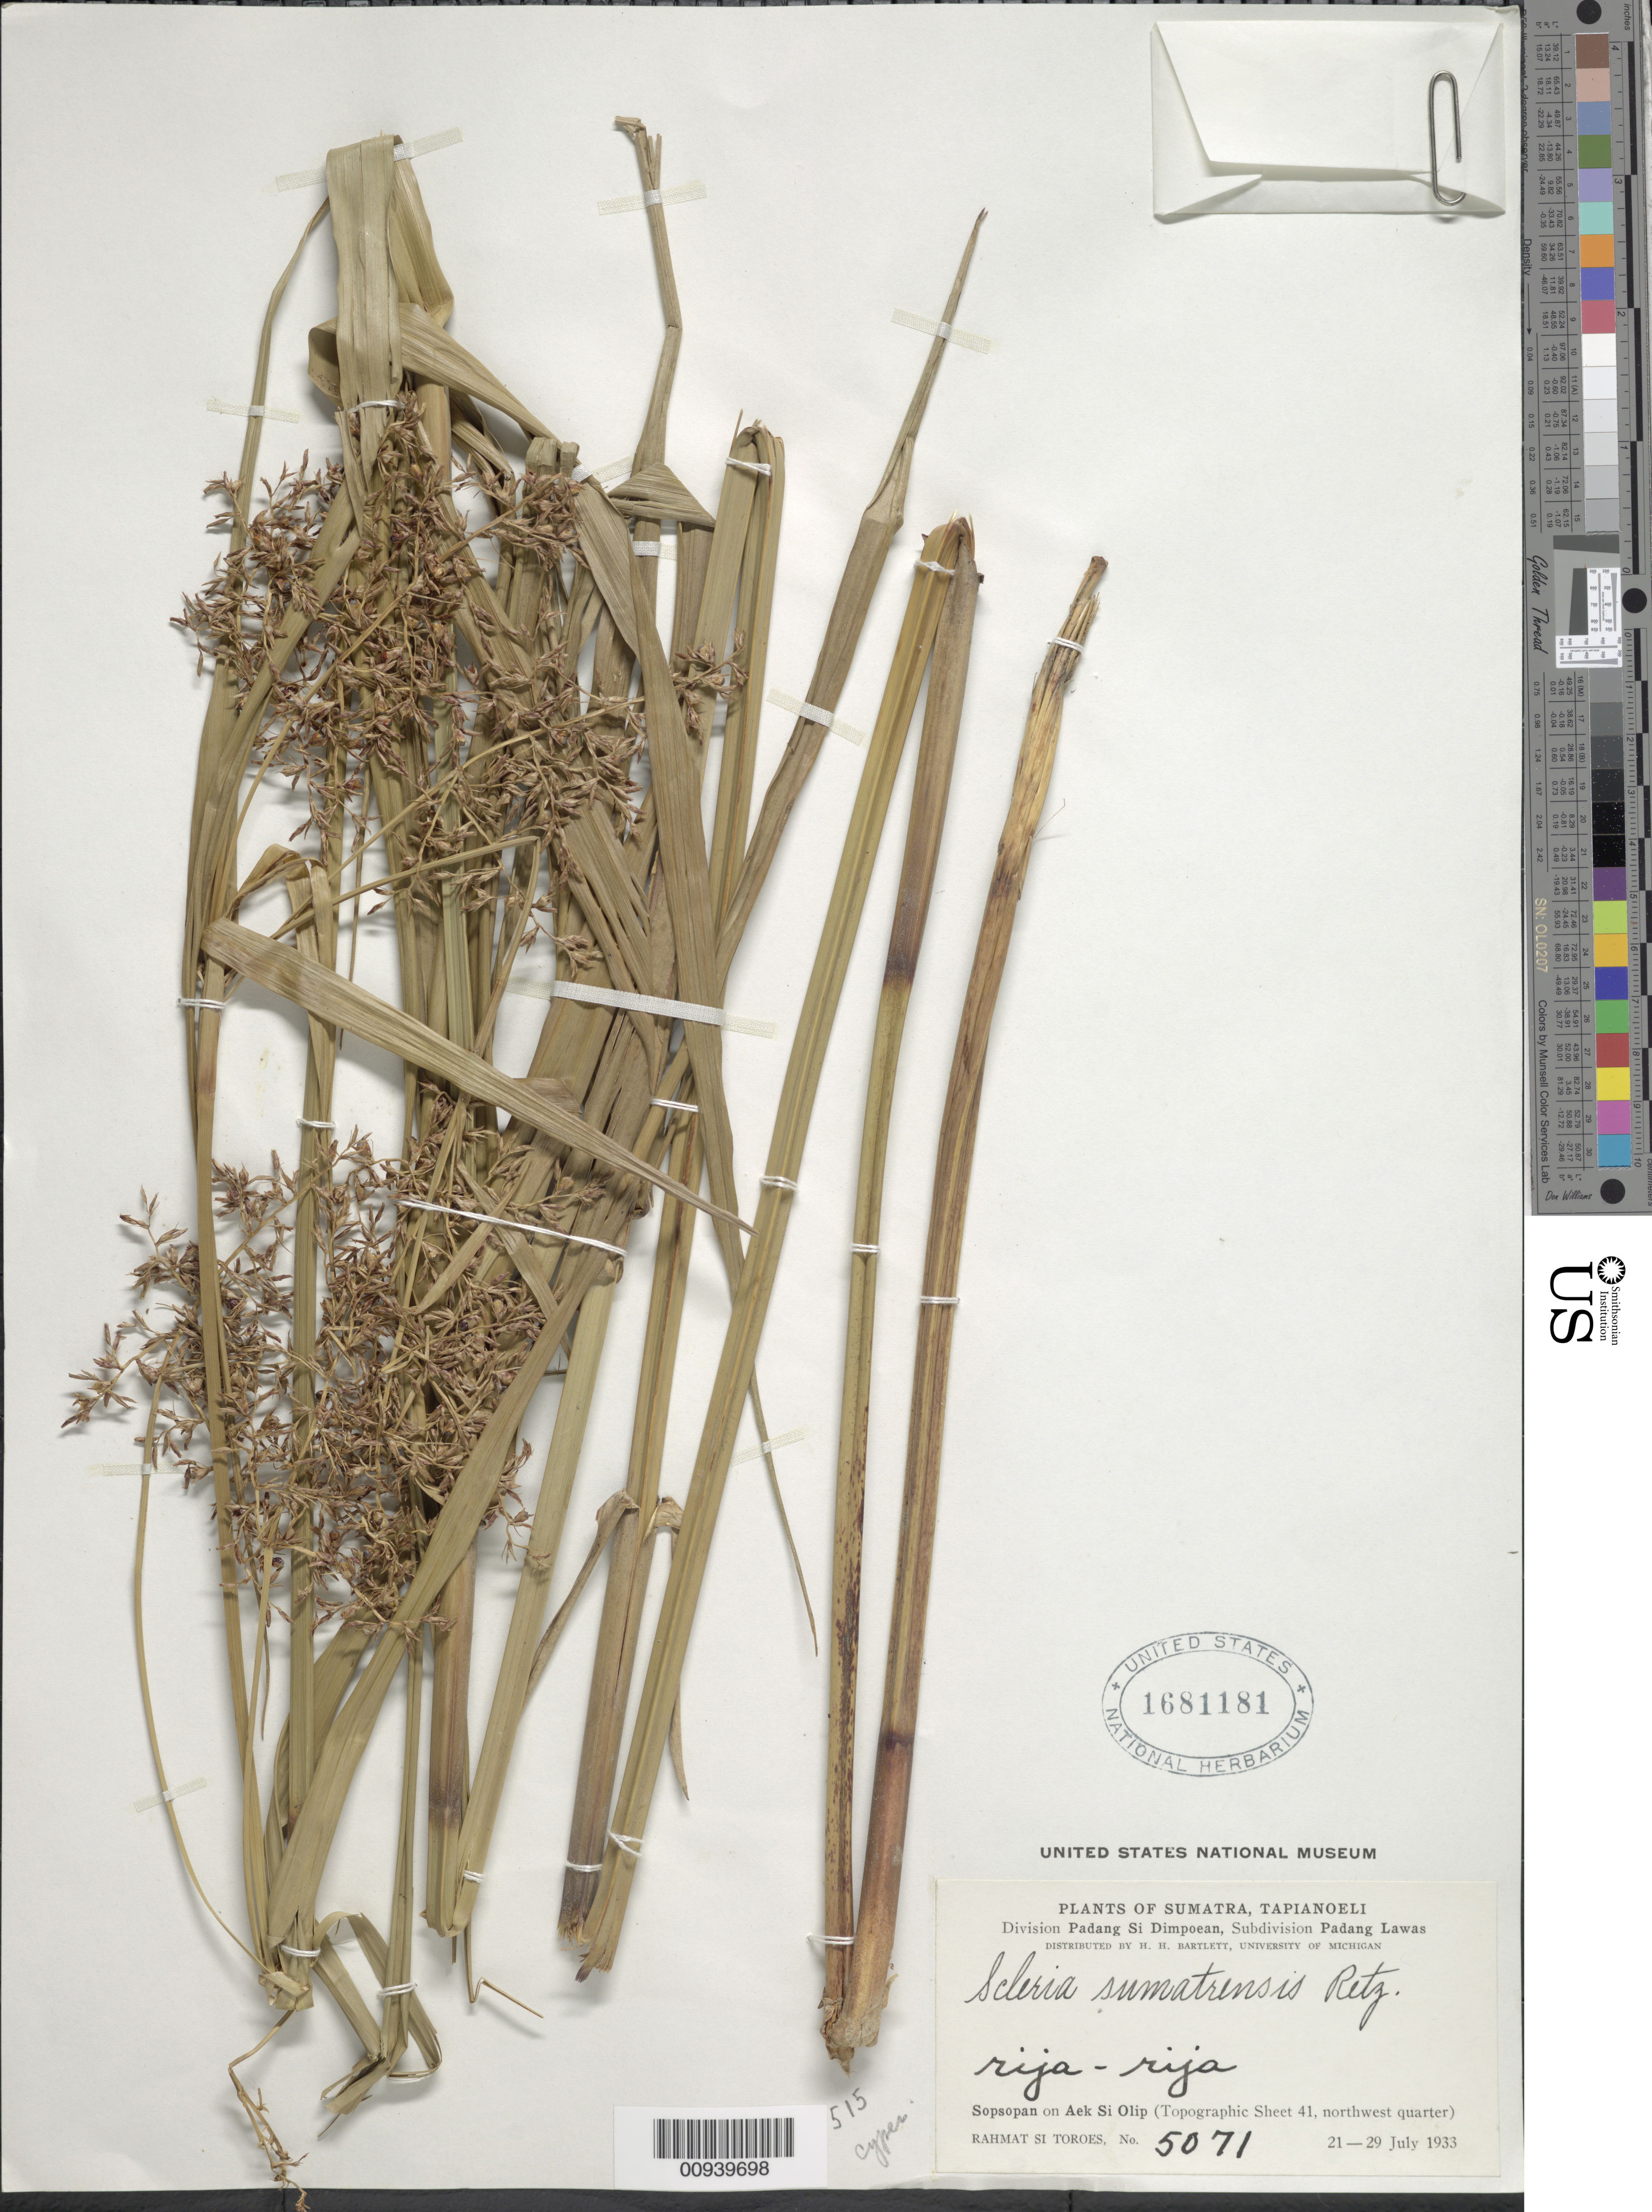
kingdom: Plantae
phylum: Tracheophyta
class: Liliopsida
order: Poales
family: Cyperaceae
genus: Scleria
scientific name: Scleria sumatrensis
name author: Retz.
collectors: Rahmat Si Boeea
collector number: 5071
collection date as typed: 21 Jul 1933 to 29 Jul 1933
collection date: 1933-07-21/1933-07-29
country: Indonesia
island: Sumatra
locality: Tapianoeli; Division Padang Si Dimpoean, Subdivision Padang Lawas; Sopsopan on Aek Si Olip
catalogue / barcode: US 1681181